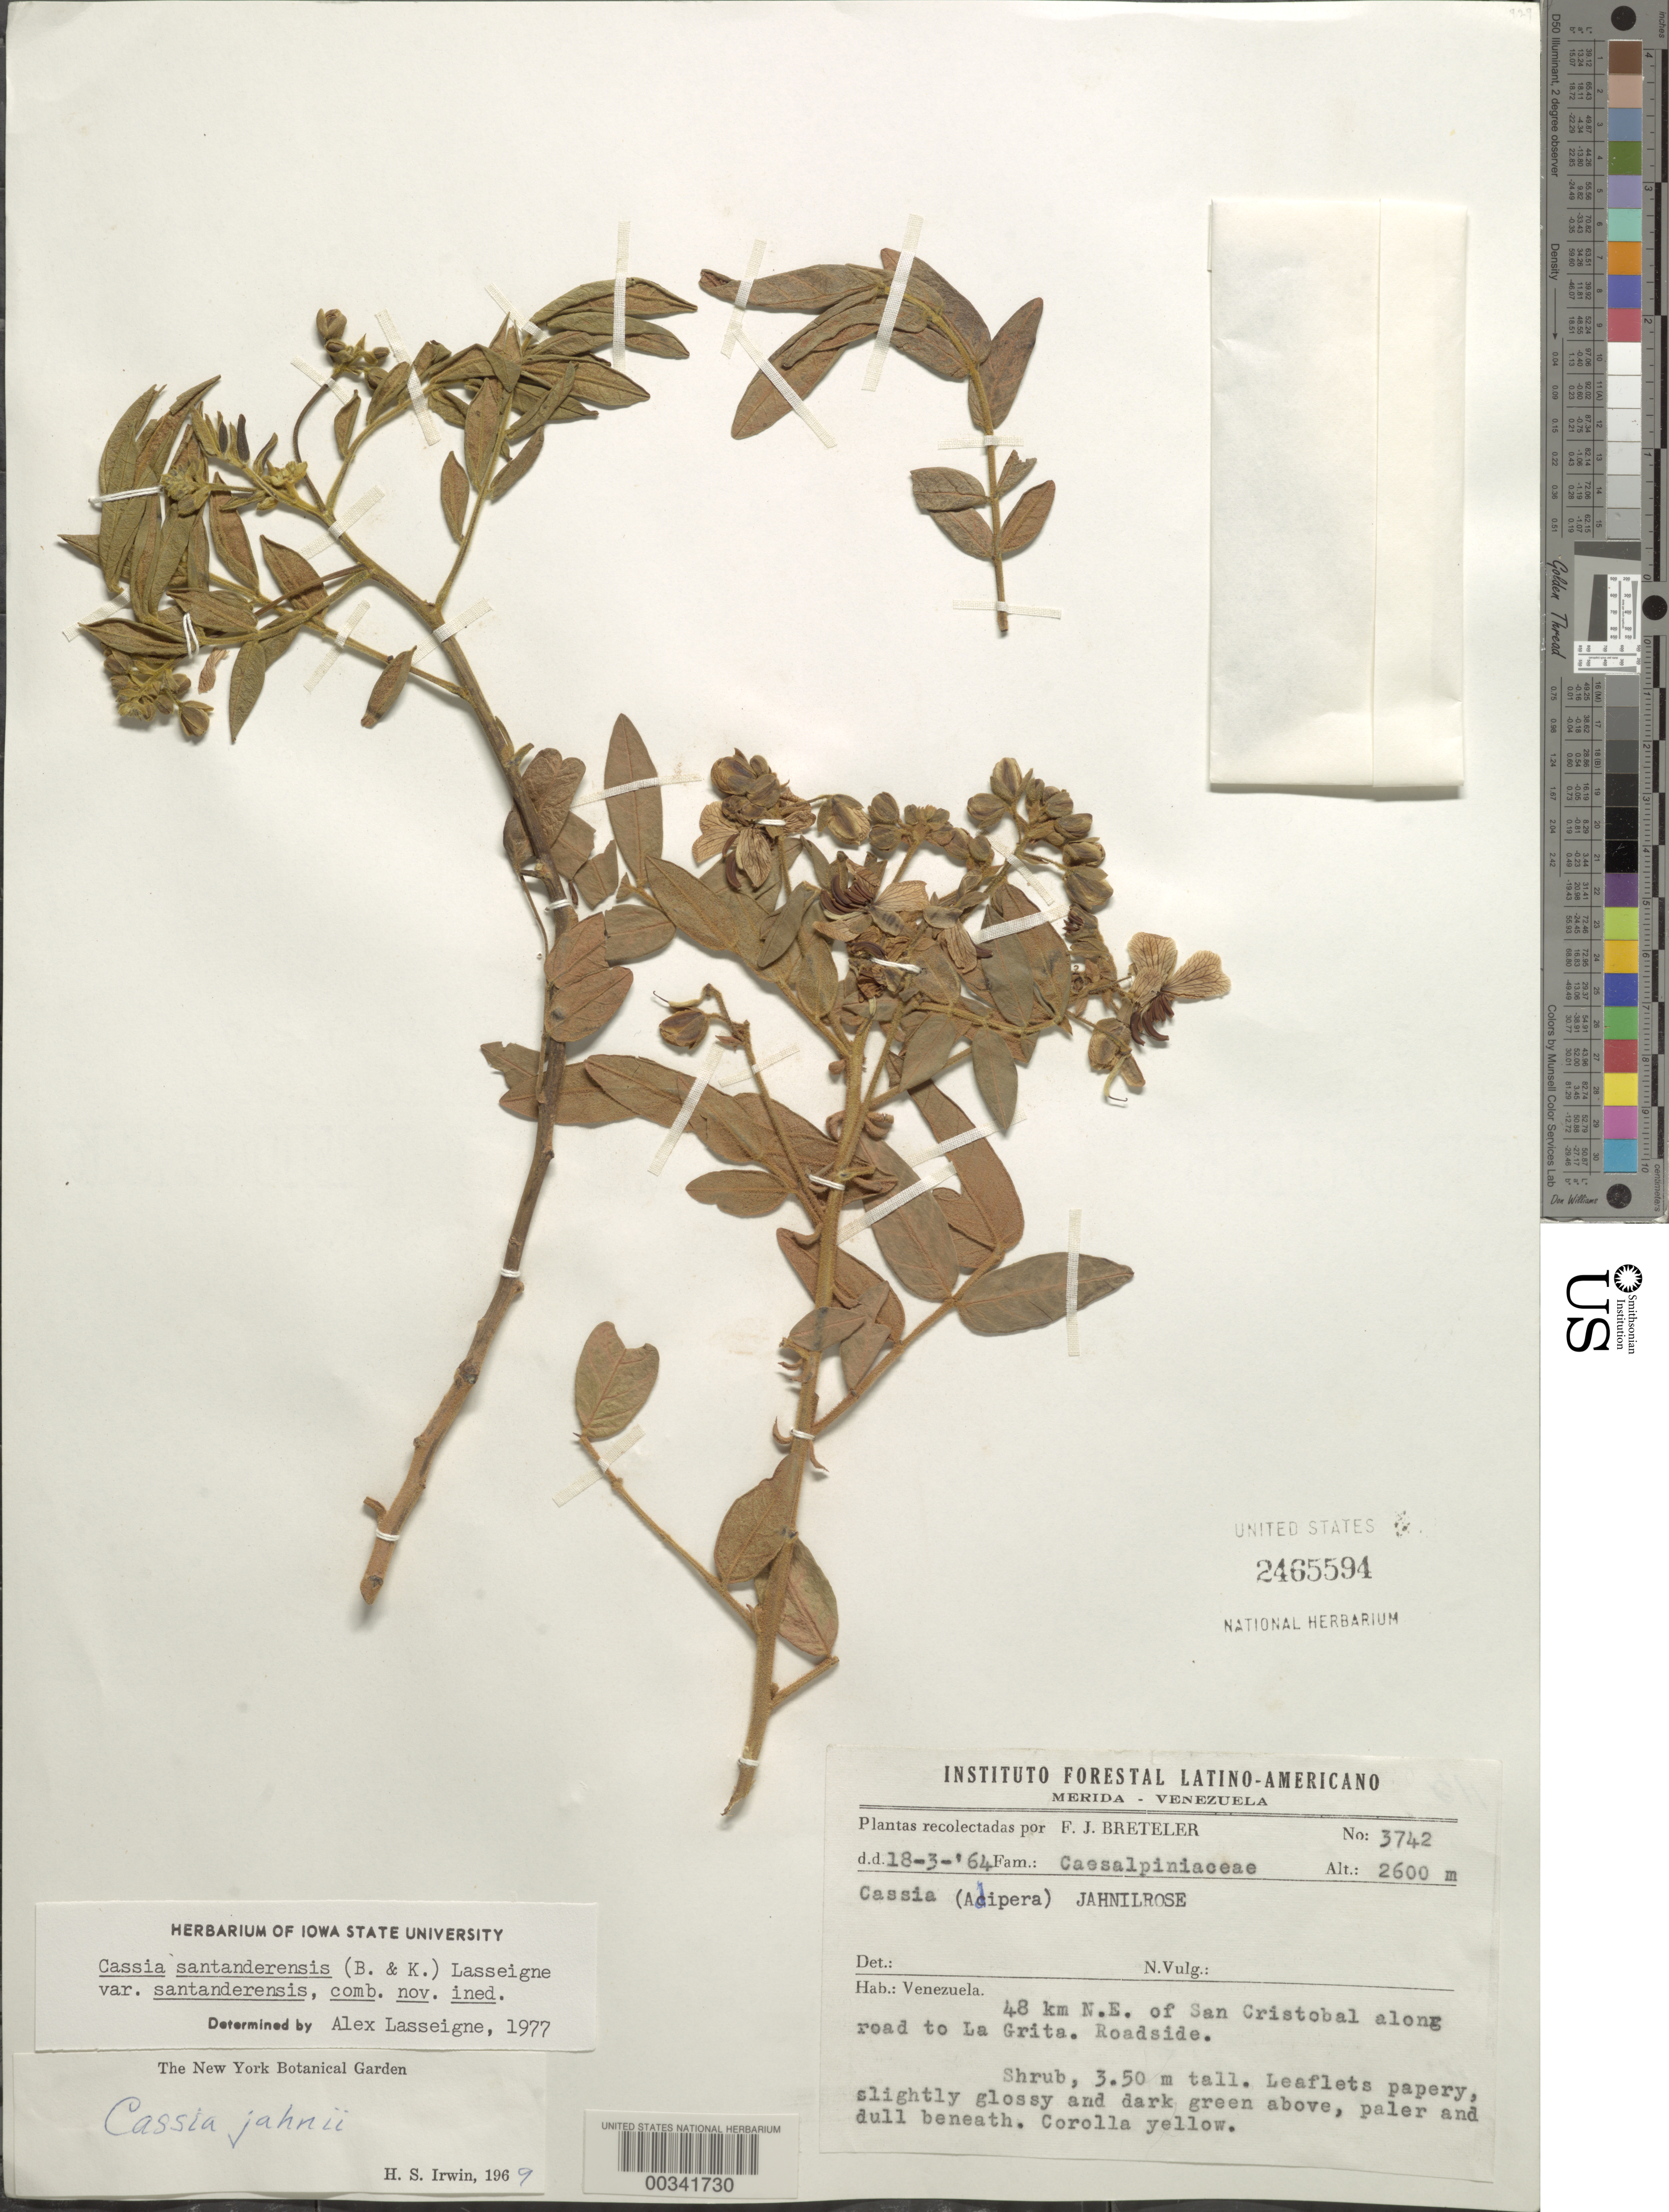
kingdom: Plantae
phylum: Tracheophyta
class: Magnoliopsida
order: Fabales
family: Fabaceae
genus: Senna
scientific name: Senna santanderensis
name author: (Britton & Killip) H.S. Irwin & Barneby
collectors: F. J. Breteler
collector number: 3742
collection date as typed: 18 Mar 1964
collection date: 1964-03-18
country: Venezuela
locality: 48 km ne of san cristobal along road to la grita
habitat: Roadside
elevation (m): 2600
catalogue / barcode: US 2465594